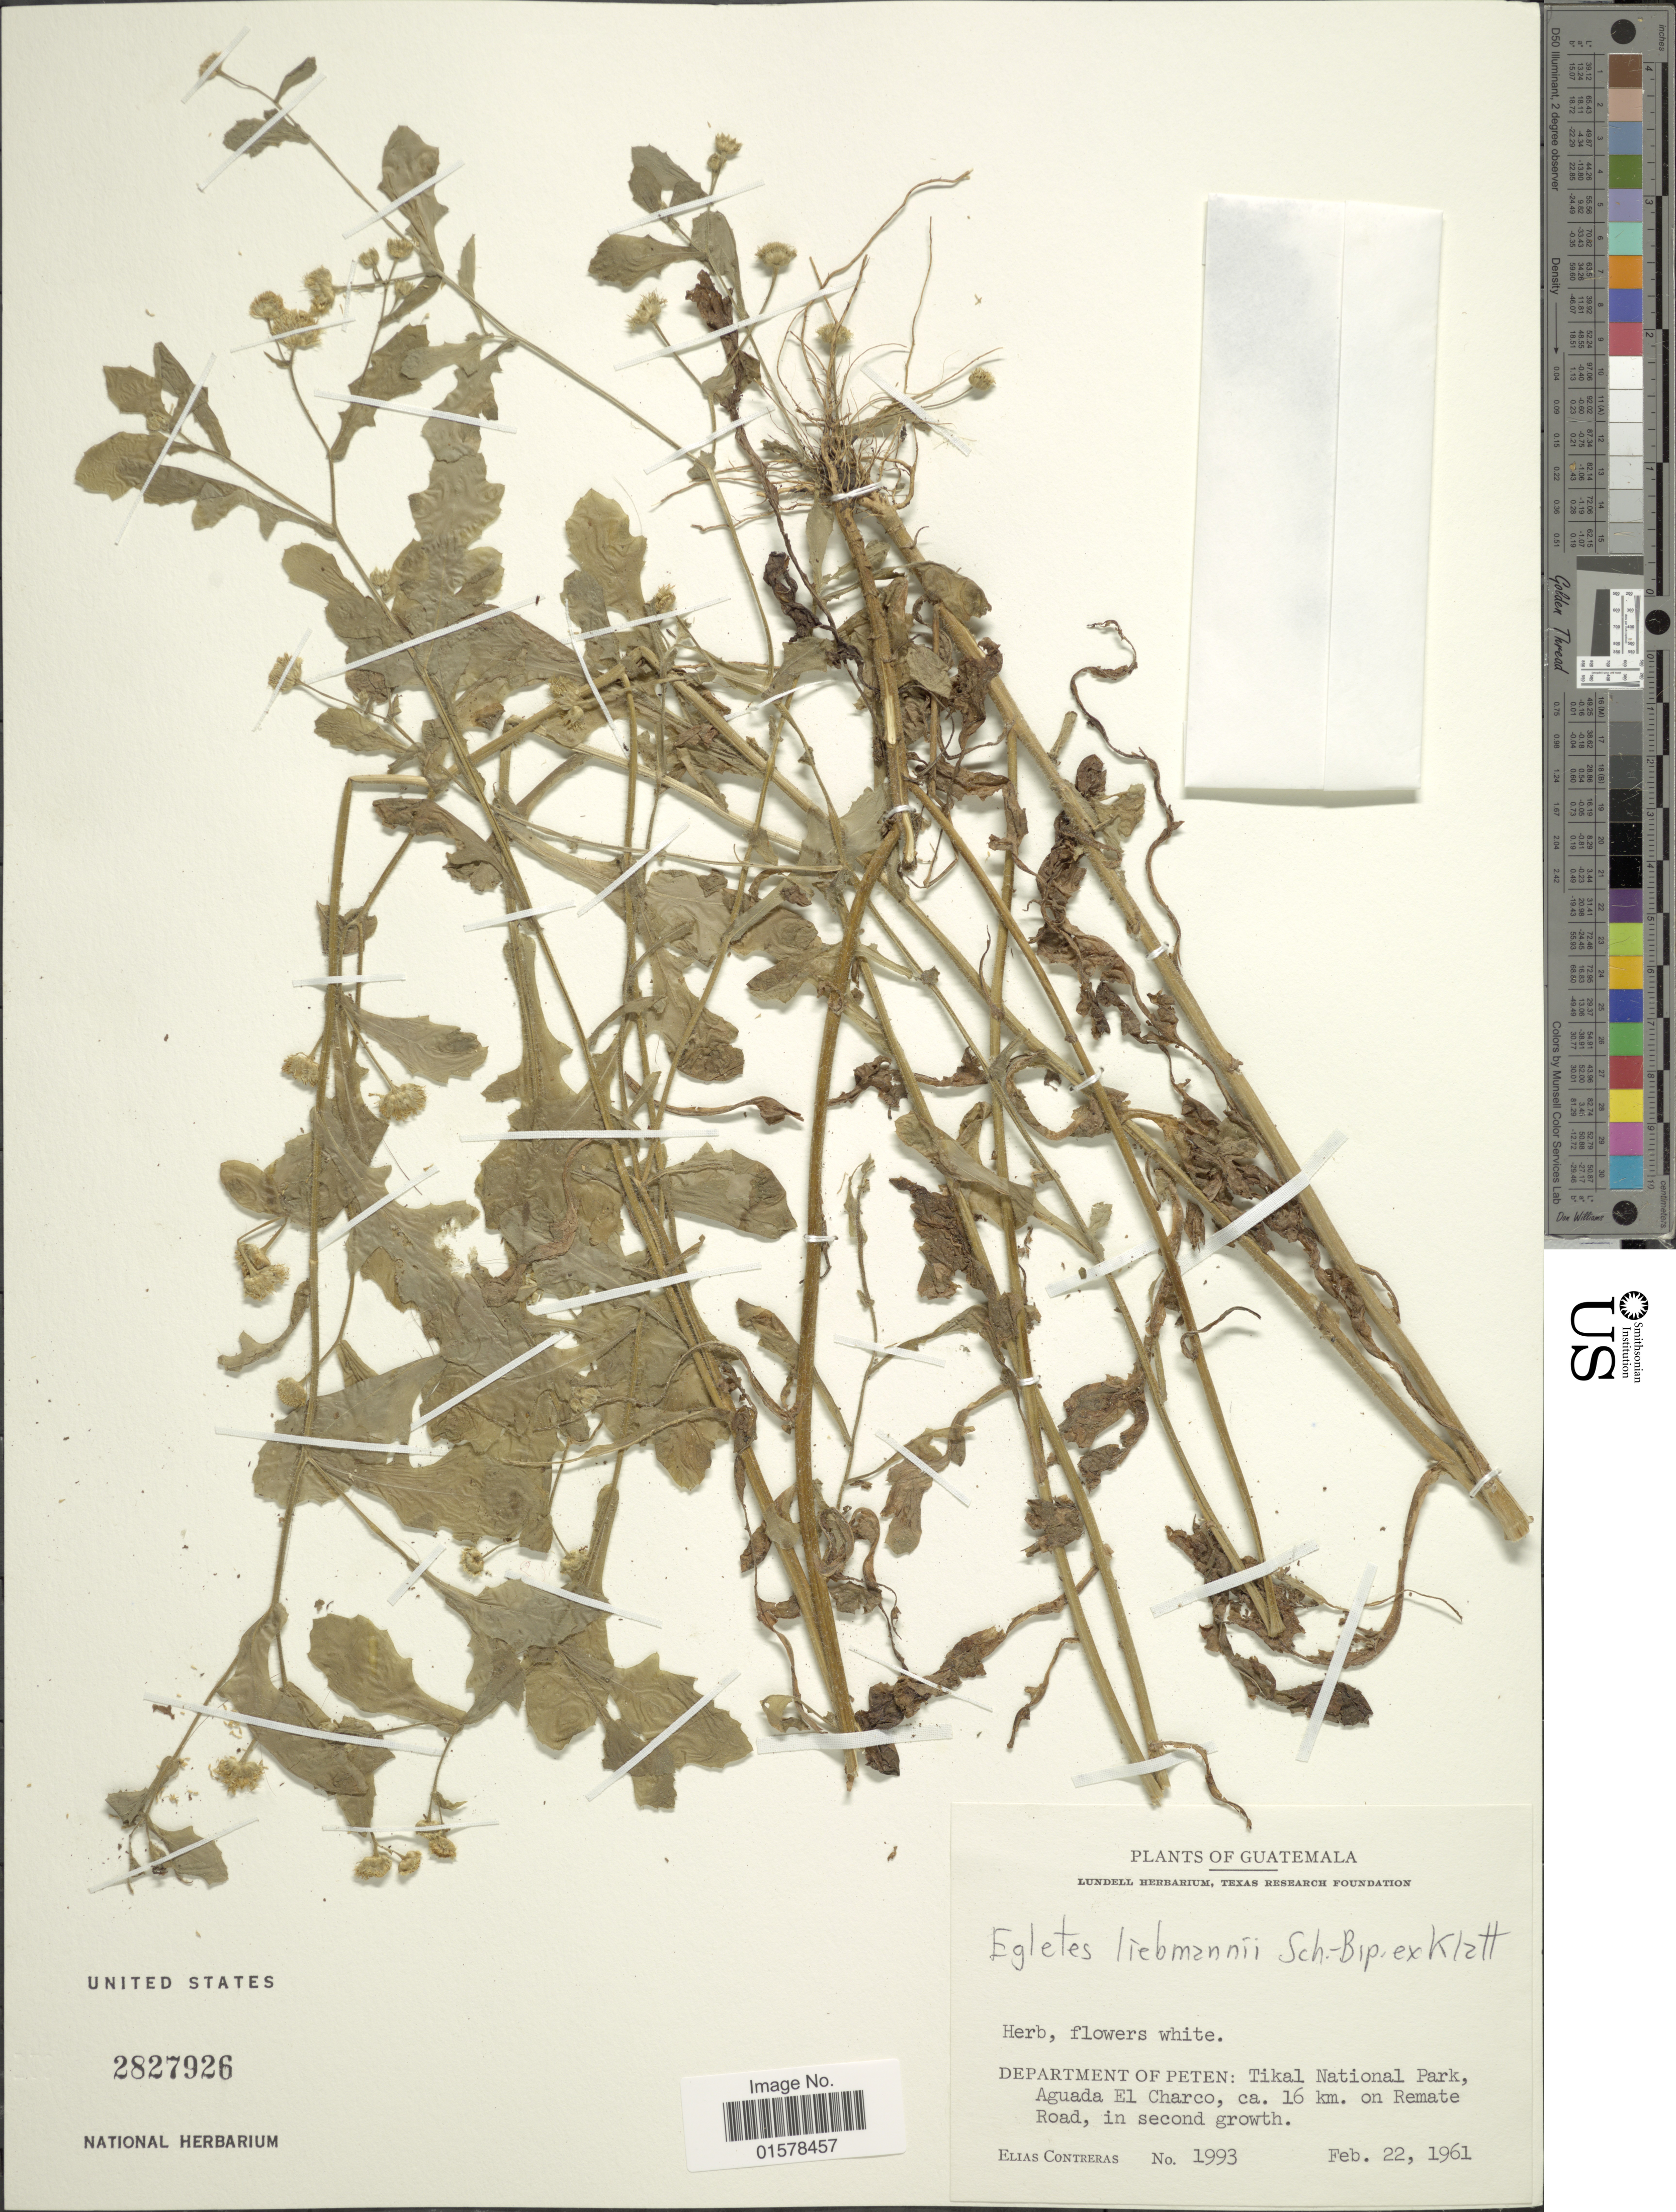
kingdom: Plantae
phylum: Tracheophyta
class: Magnoliopsida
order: Asterales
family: Asteraceae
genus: Egletes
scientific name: Egletes liebmannii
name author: Sch. Bip. ex Hemsl.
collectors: E. Contreras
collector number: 1993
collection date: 1961-02-22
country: Guatemala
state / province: El Petén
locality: Guatemala, Department of Peten: Tikal National Park, Aguada El Charco, ca. 16 km. on Remate Road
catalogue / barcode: US 2827926